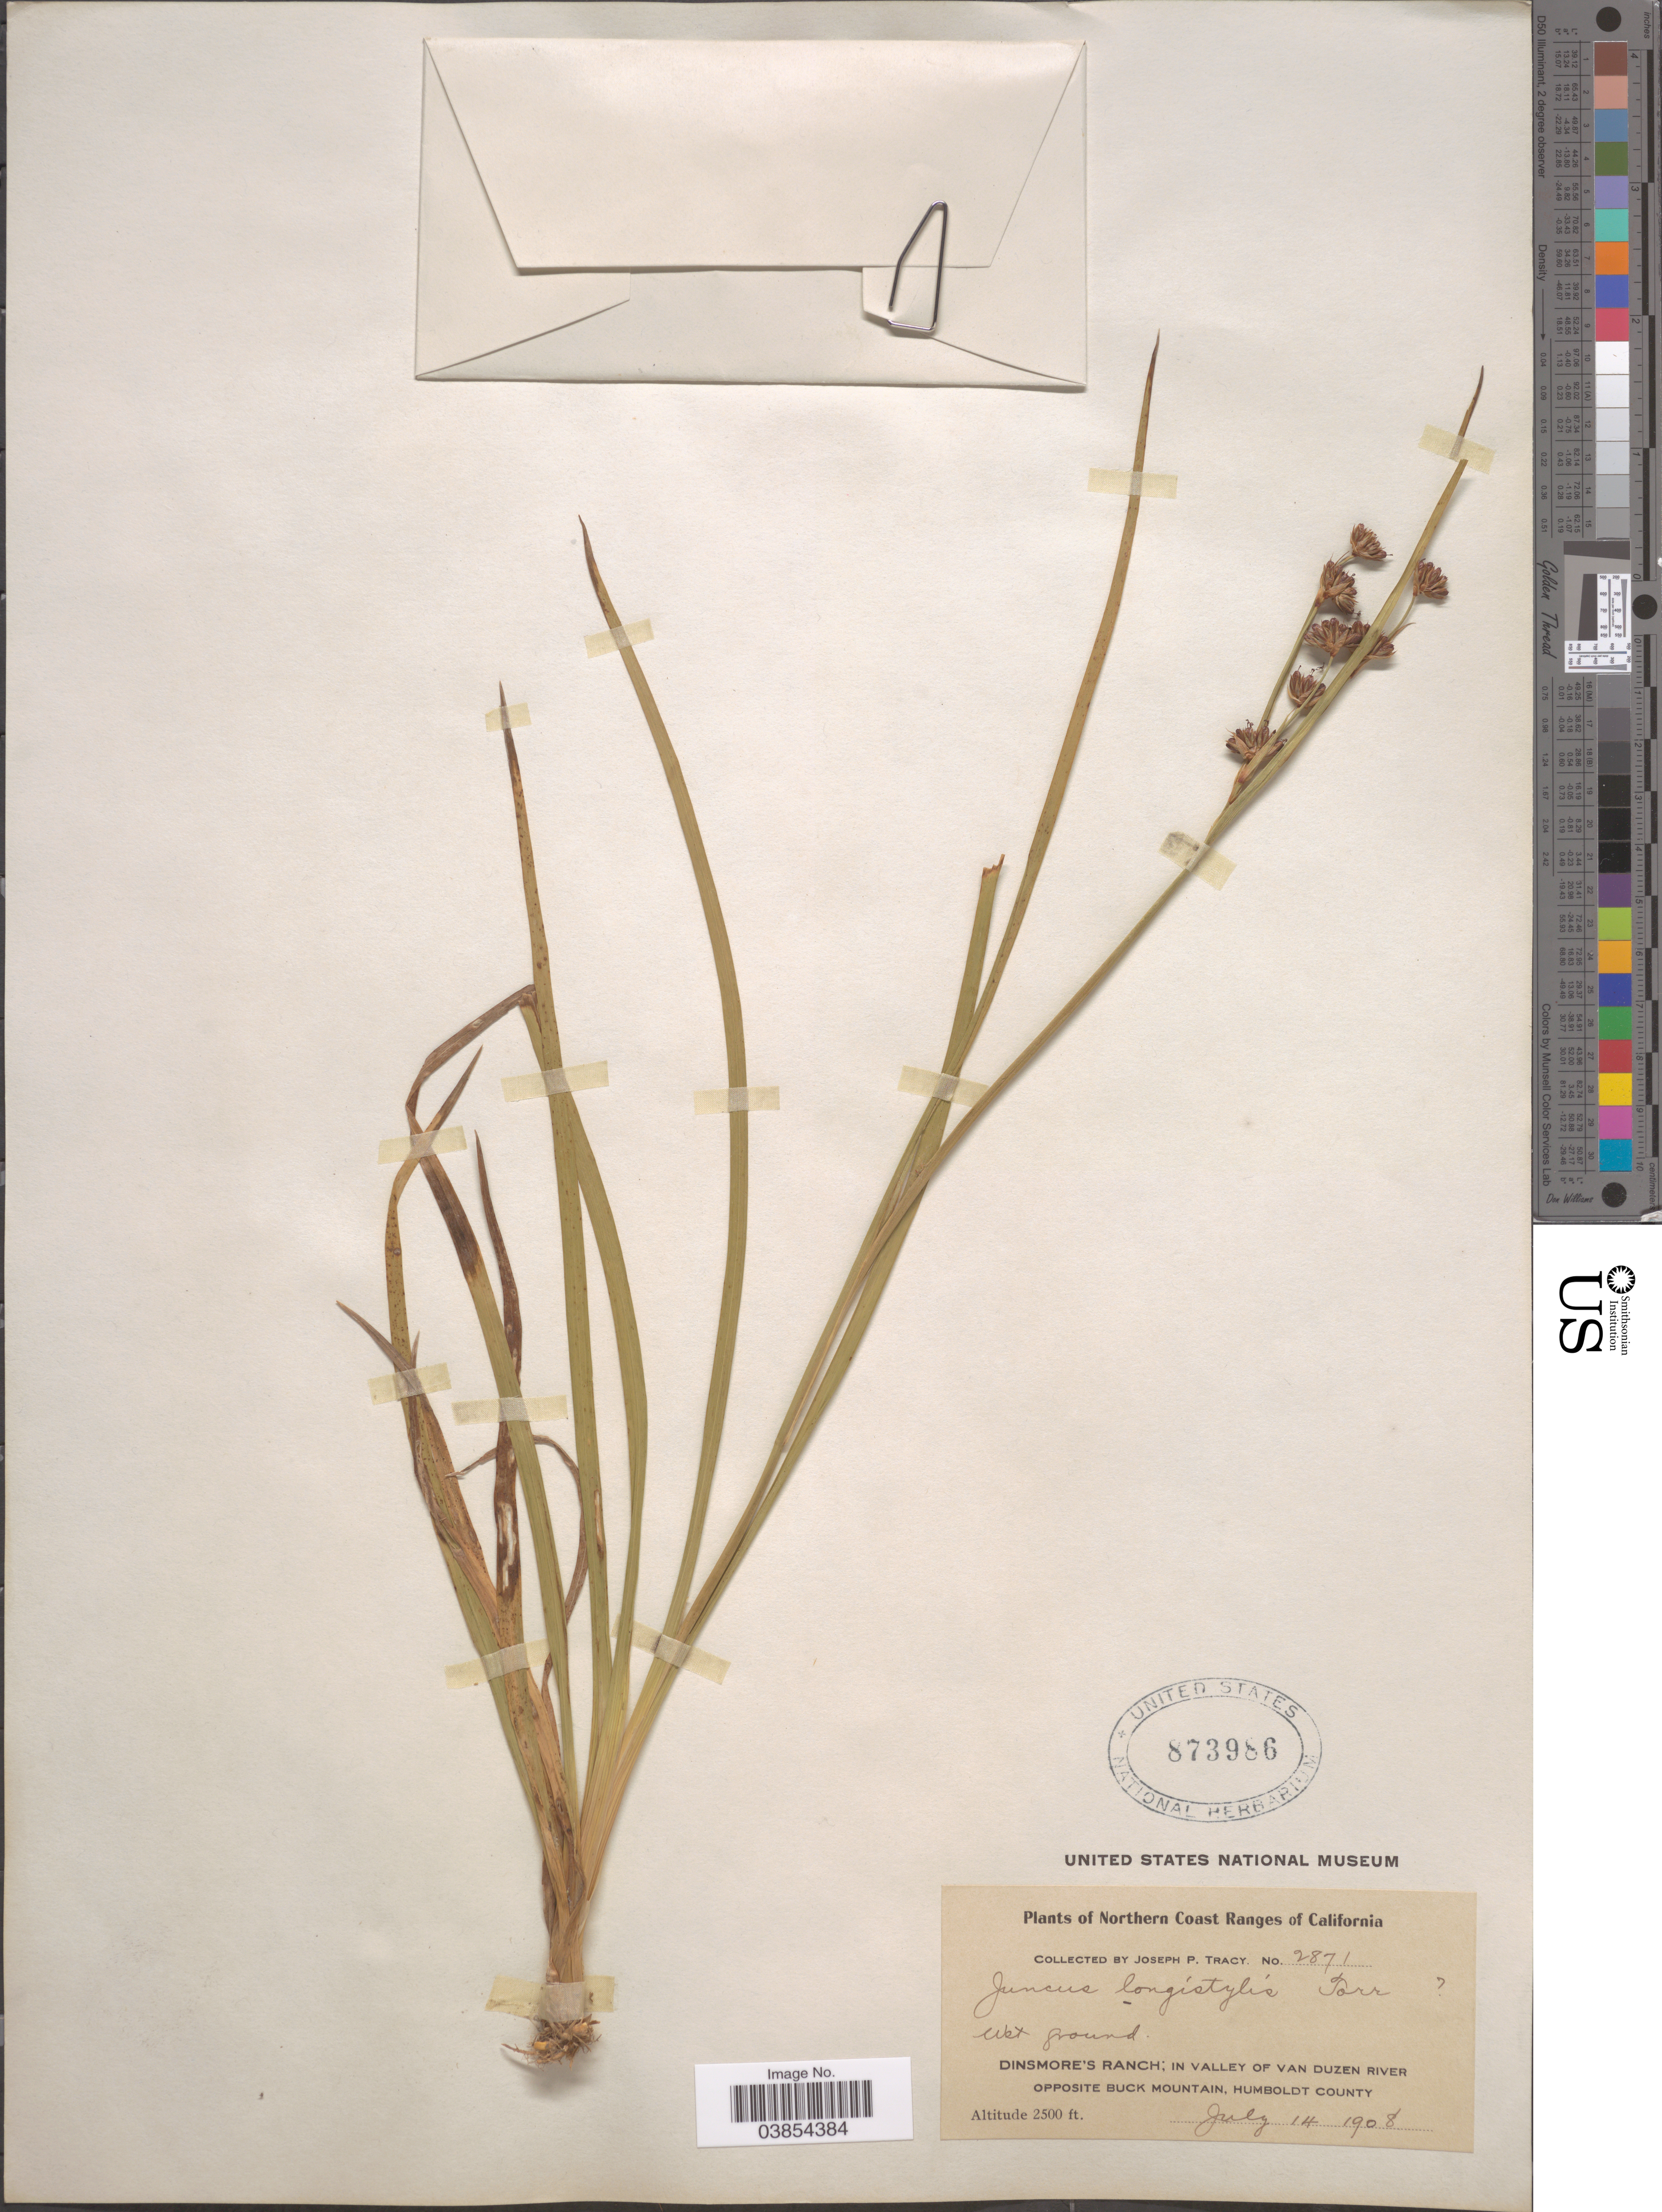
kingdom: Plantae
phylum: Tracheophyta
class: Liliopsida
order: Poales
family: Juncaceae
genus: Juncus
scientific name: Juncus longistylis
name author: Torr.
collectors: J. Tracy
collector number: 2871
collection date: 1908-07-14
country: United States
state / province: California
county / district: Humboldt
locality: Northern Coast Ranges of California. Dinsmore's Ranch; in valley of Van Duzen River opposite Buck Mountain, Humboldt County.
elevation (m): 762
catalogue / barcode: US 873986